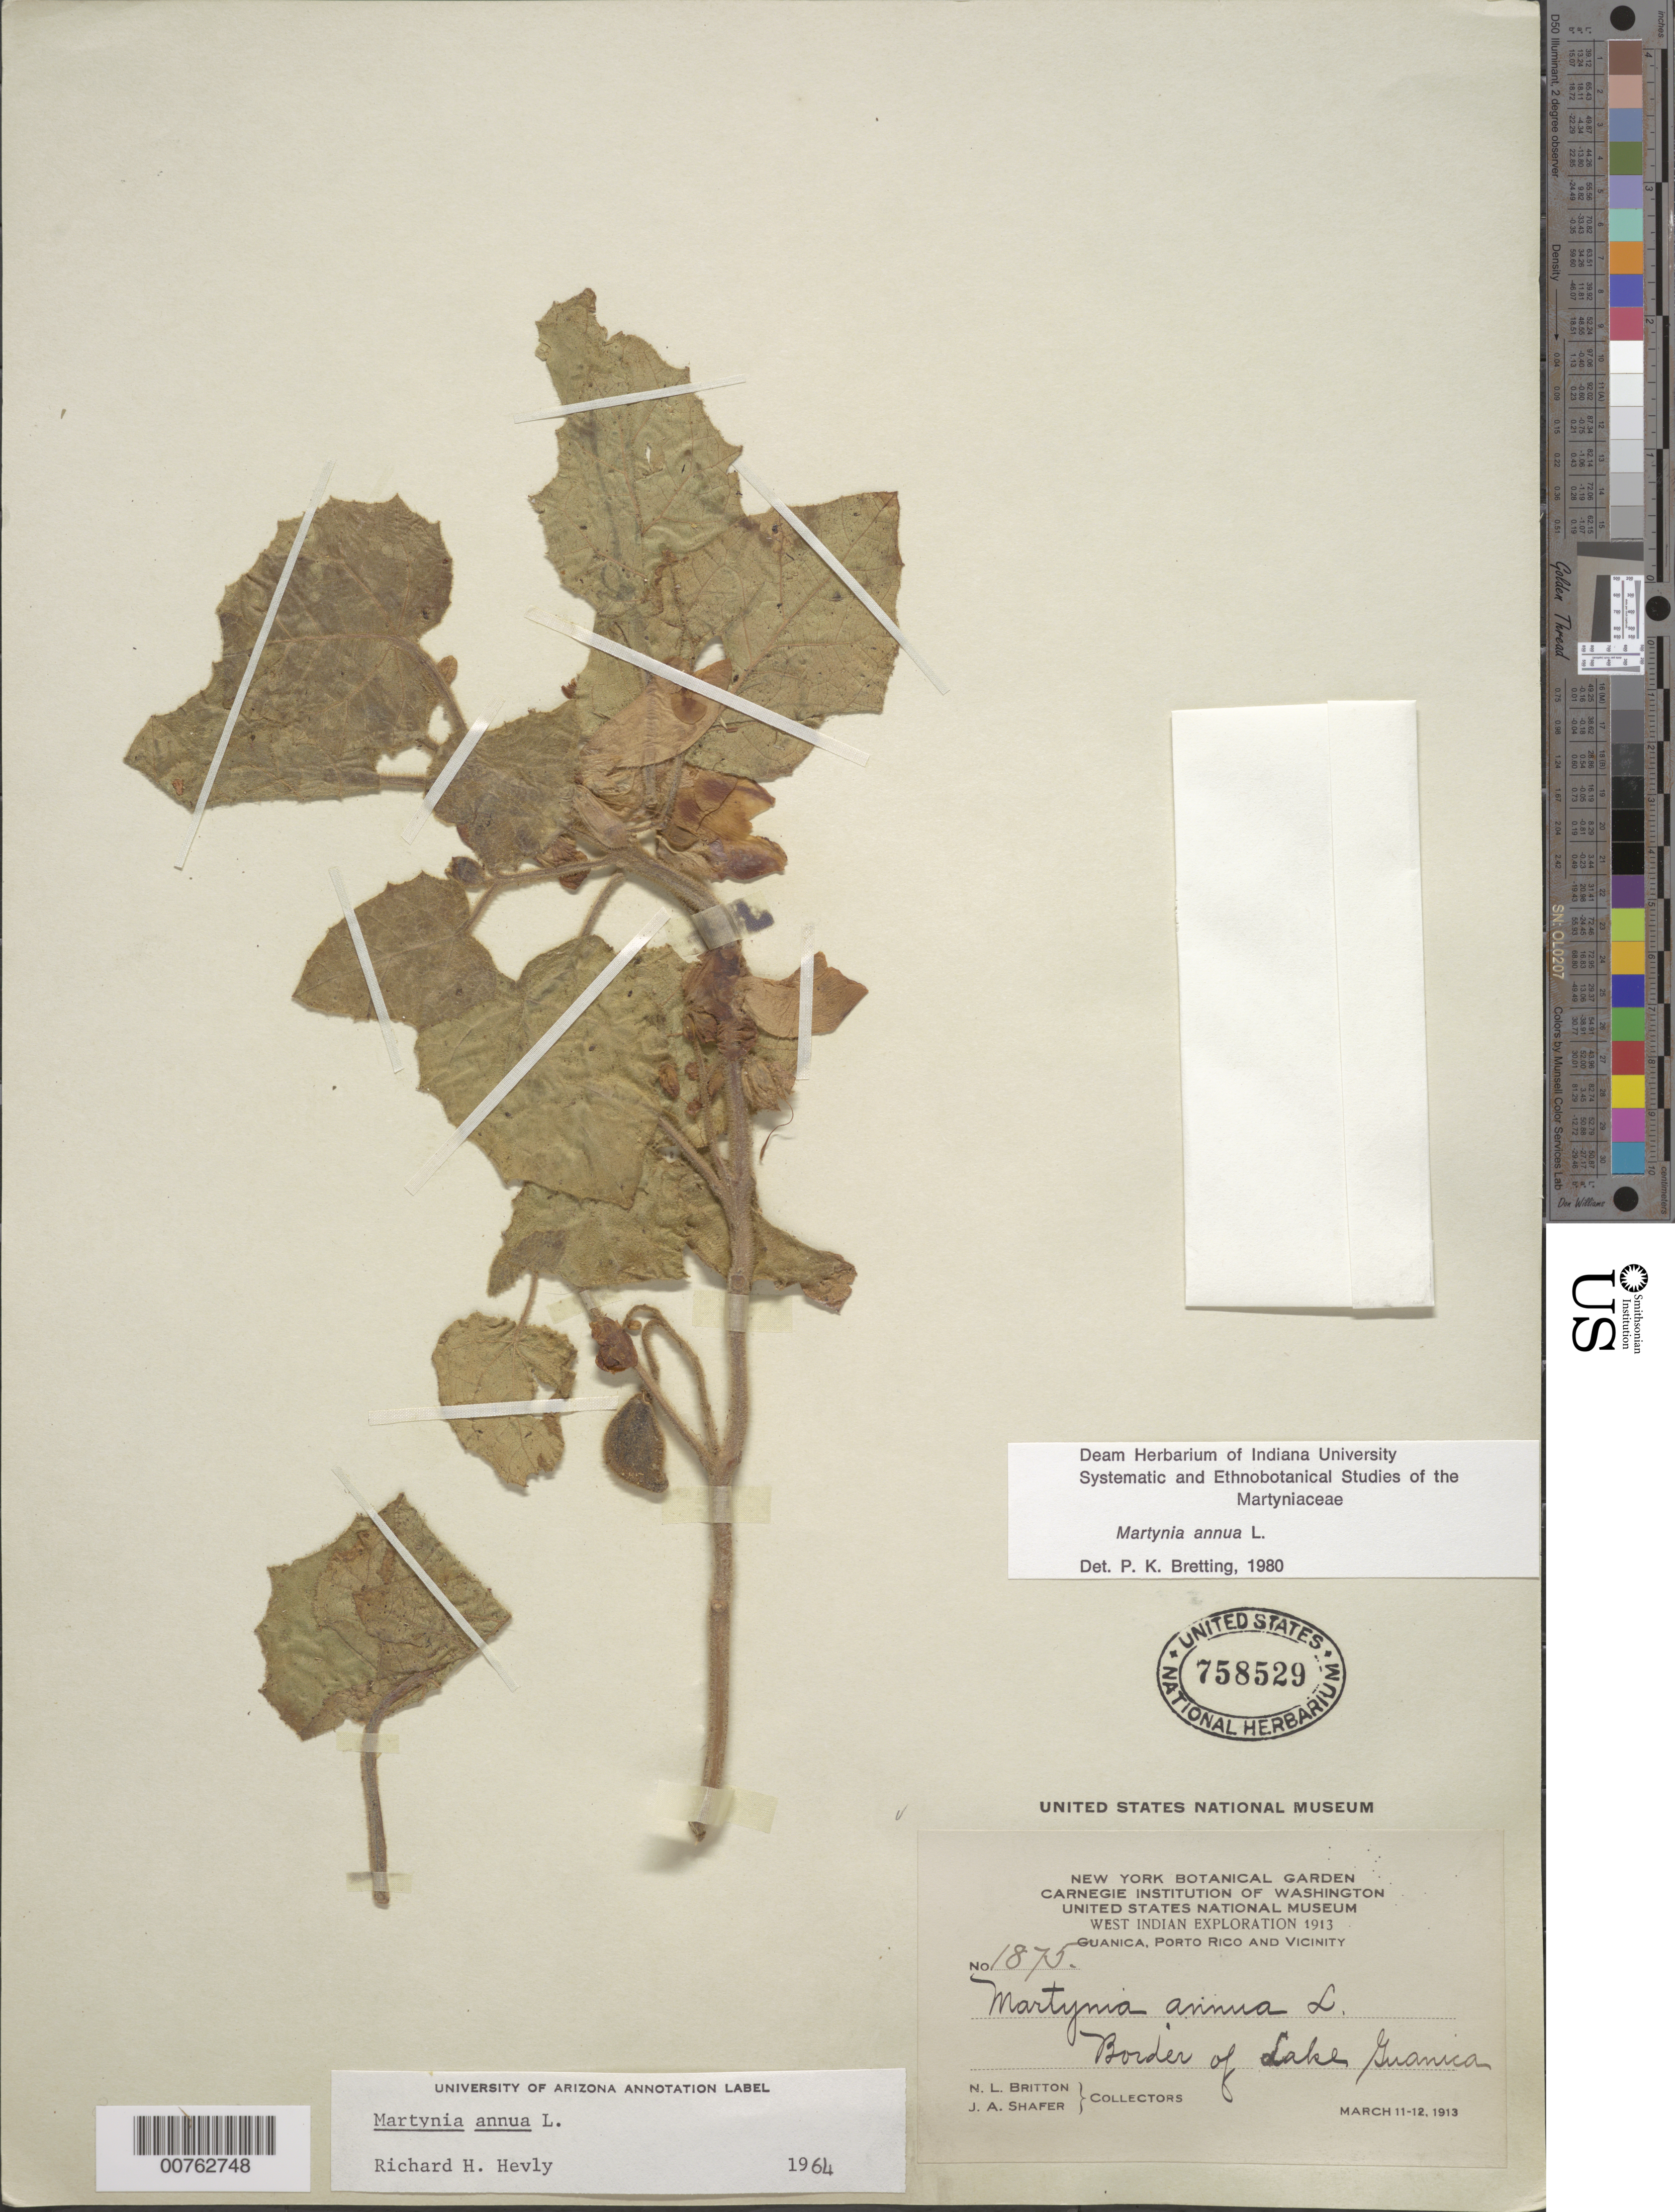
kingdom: Plantae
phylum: Tracheophyta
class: Magnoliopsida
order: Lamiales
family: Martyniaceae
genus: Martynia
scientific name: Martynia annua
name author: L.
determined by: Bretting, Peter K.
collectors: N. Britton & J. A. Shafer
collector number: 1875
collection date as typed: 11 Mar 1913 to 12 Mar 1913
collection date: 1913-03-11/1913-03-12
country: Puerto Rico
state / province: Guánica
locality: Guanica, border of Lake Guanica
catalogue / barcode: US 758529